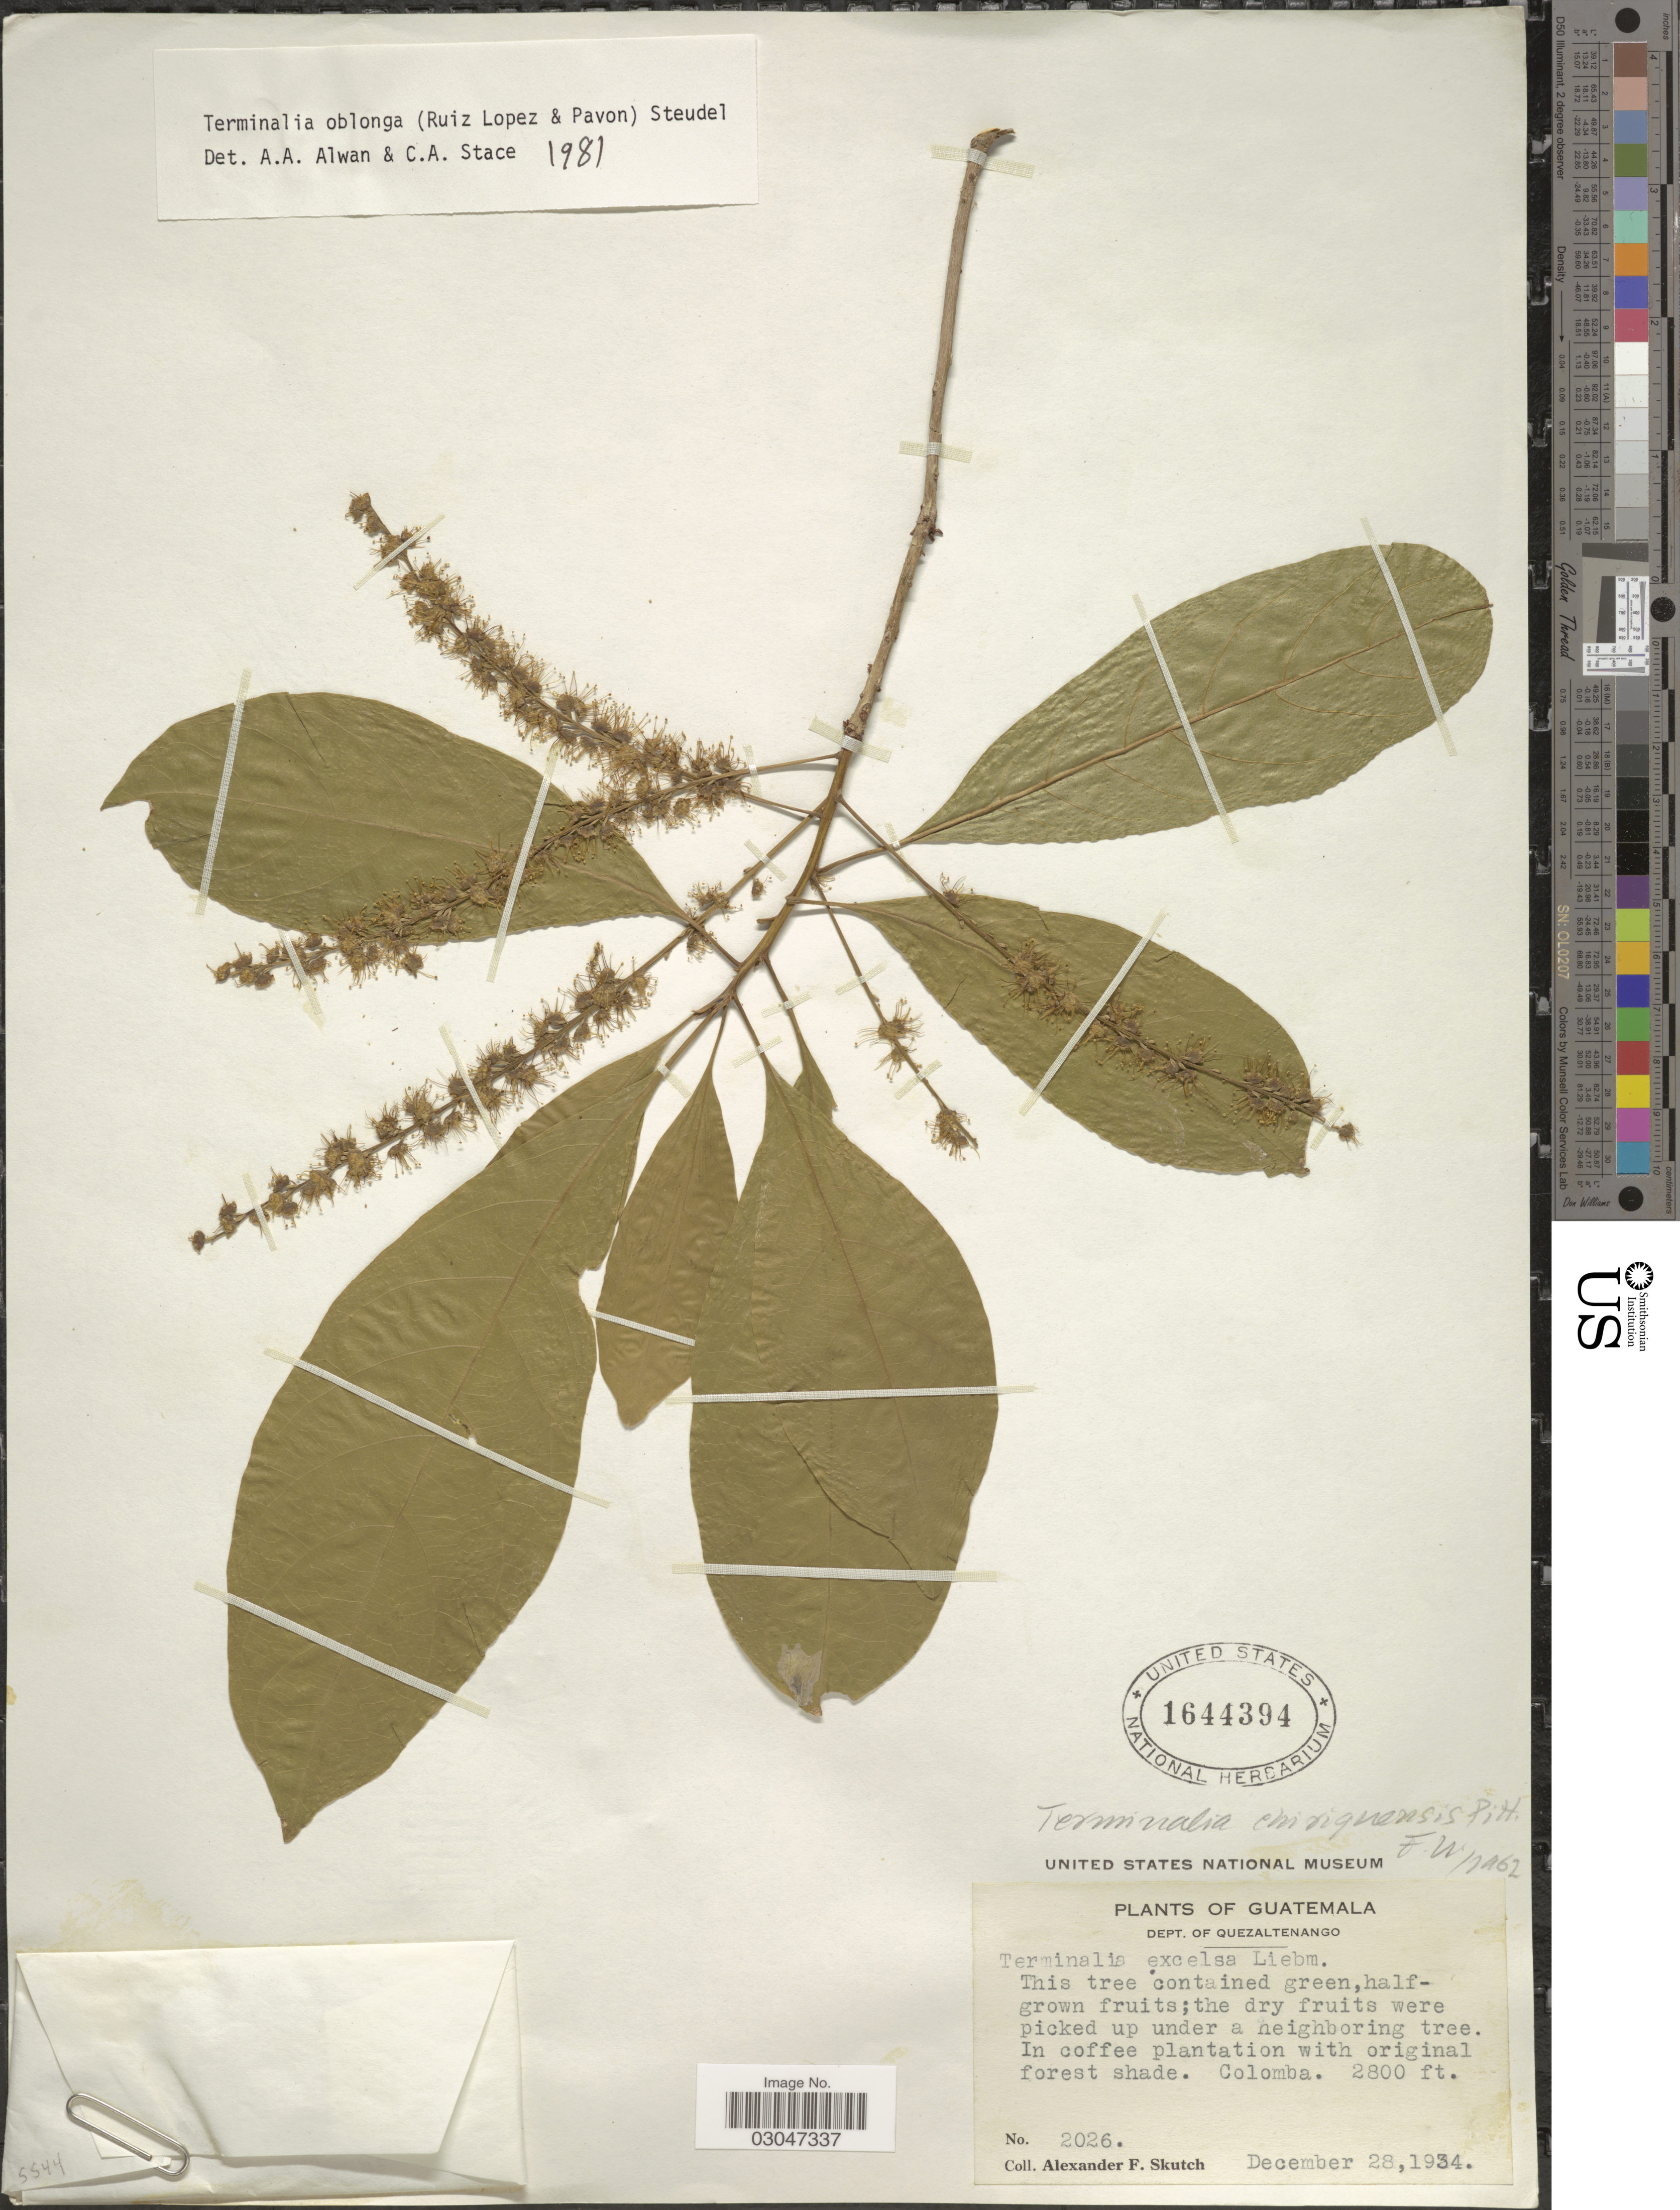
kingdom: Plantae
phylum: Tracheophyta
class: Magnoliopsida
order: Myrtales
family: Combretaceae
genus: Terminalia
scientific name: Terminalia oblonga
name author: (Ruiz & Pav.) Steud.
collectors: A. F. Skutch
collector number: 2026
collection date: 1934-12-28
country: Guatemala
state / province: Quetzaltenango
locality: Dept. of Quezaltenango. Colomba.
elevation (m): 853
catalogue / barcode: US 1644394